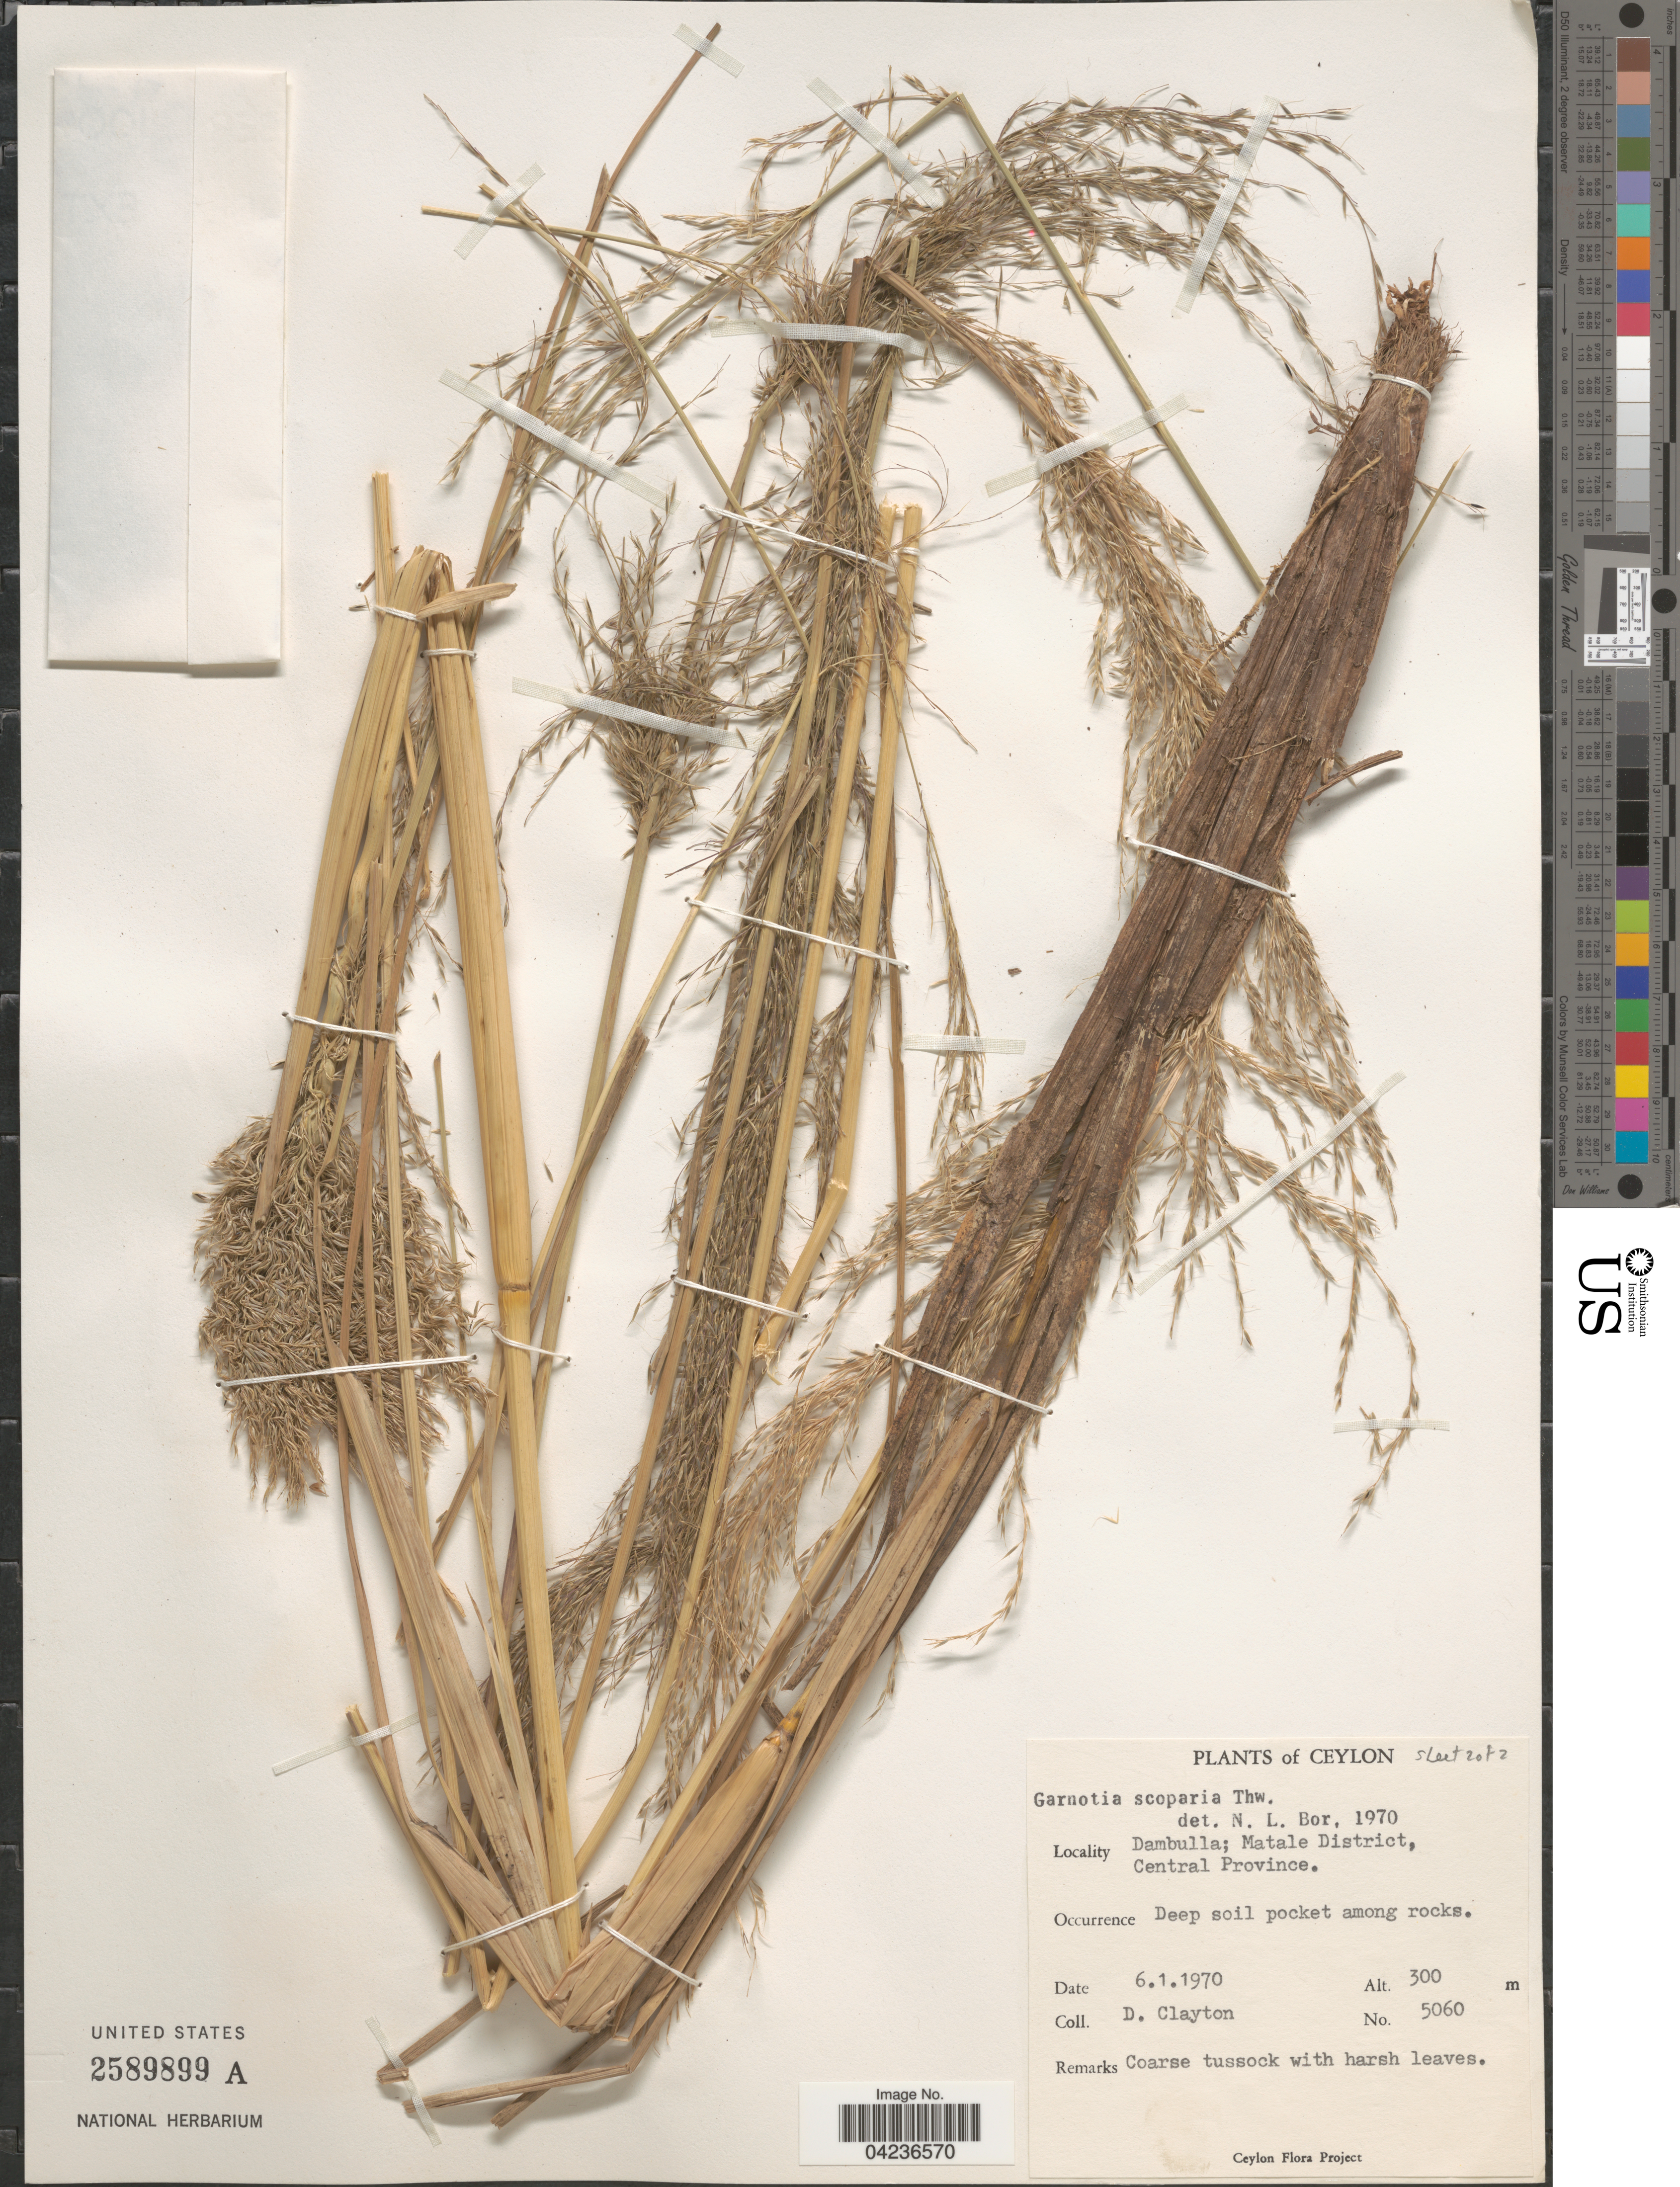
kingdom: Plantae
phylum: Tracheophyta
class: Liliopsida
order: Poales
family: Poaceae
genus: Garnotia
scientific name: Garnotia scoparia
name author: Thwaites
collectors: D. Clayton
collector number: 5060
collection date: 1970-01-06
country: Sri Lanka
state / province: Central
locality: Ceylon. Dambulla; Matale District.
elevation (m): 300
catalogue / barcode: US 2589899A